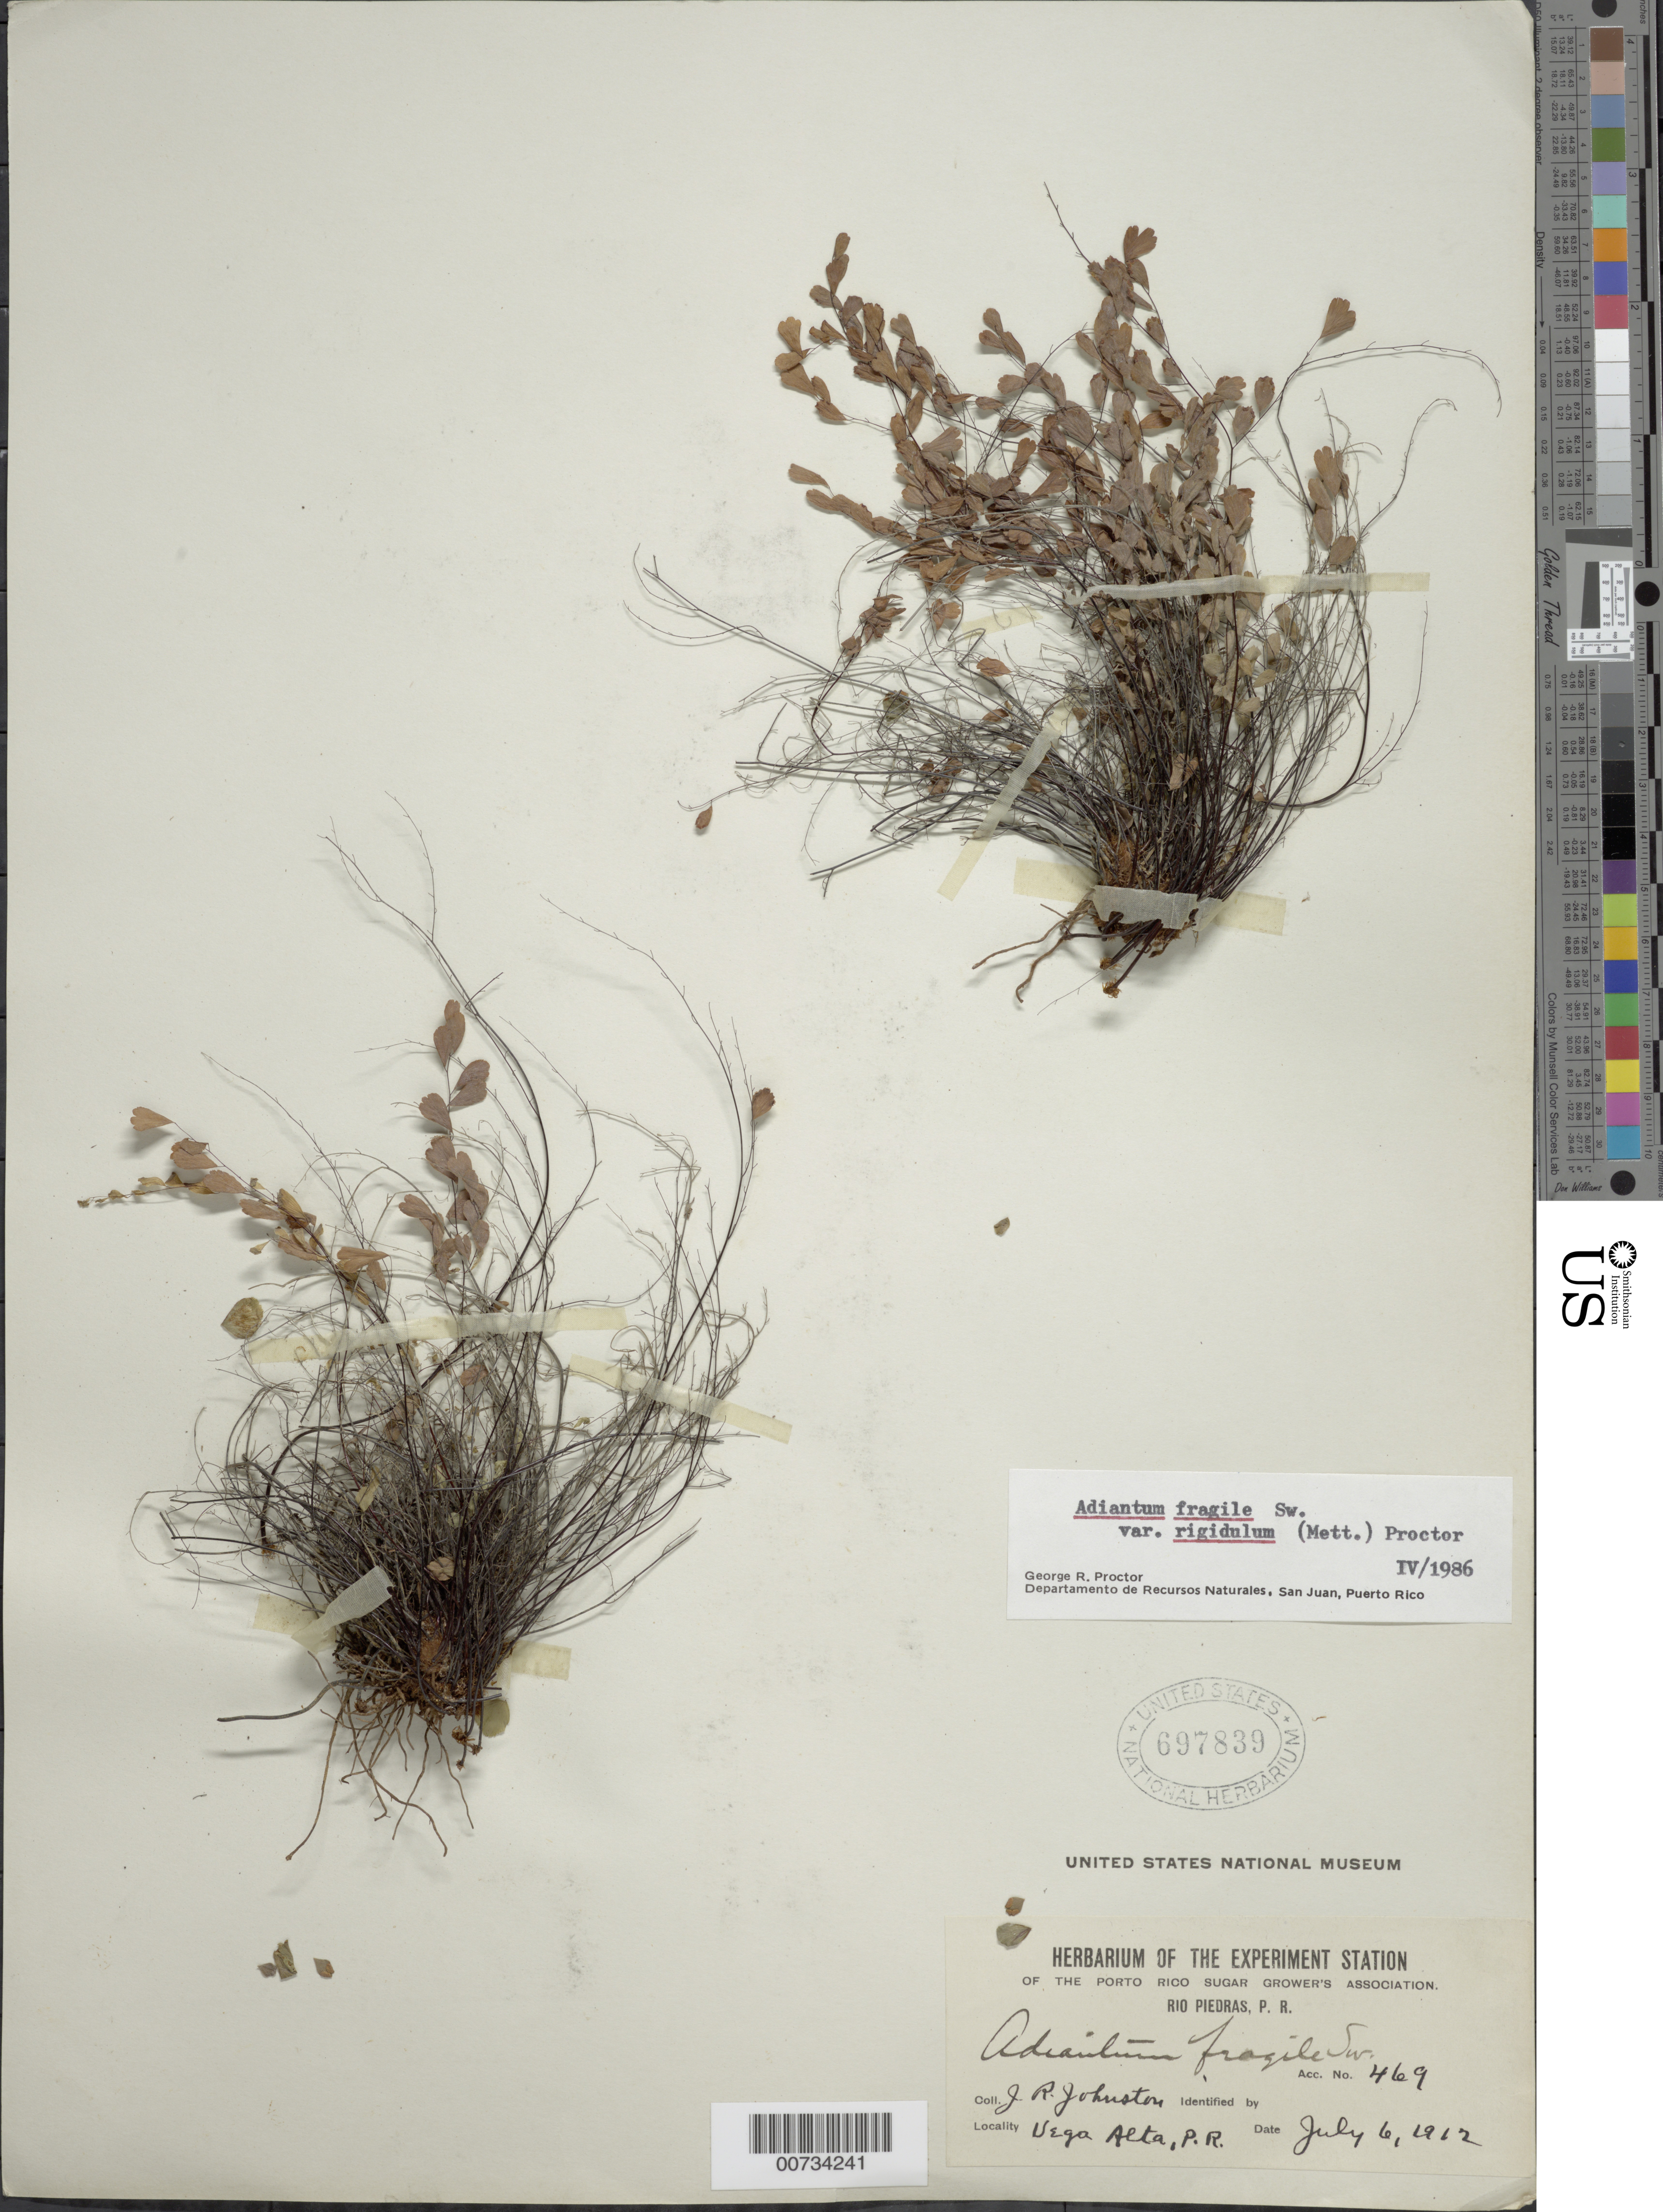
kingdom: Plantae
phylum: Tracheophyta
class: Polypodiopsida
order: Polypodiales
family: Pteridaceae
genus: Adiantum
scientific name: Adiantum fragile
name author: Sw.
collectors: J. Johnston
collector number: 469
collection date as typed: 06 Jul 1912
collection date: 1912-07-06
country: Puerto Rico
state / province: Vega Alta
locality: Vega Alta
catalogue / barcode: US 697839